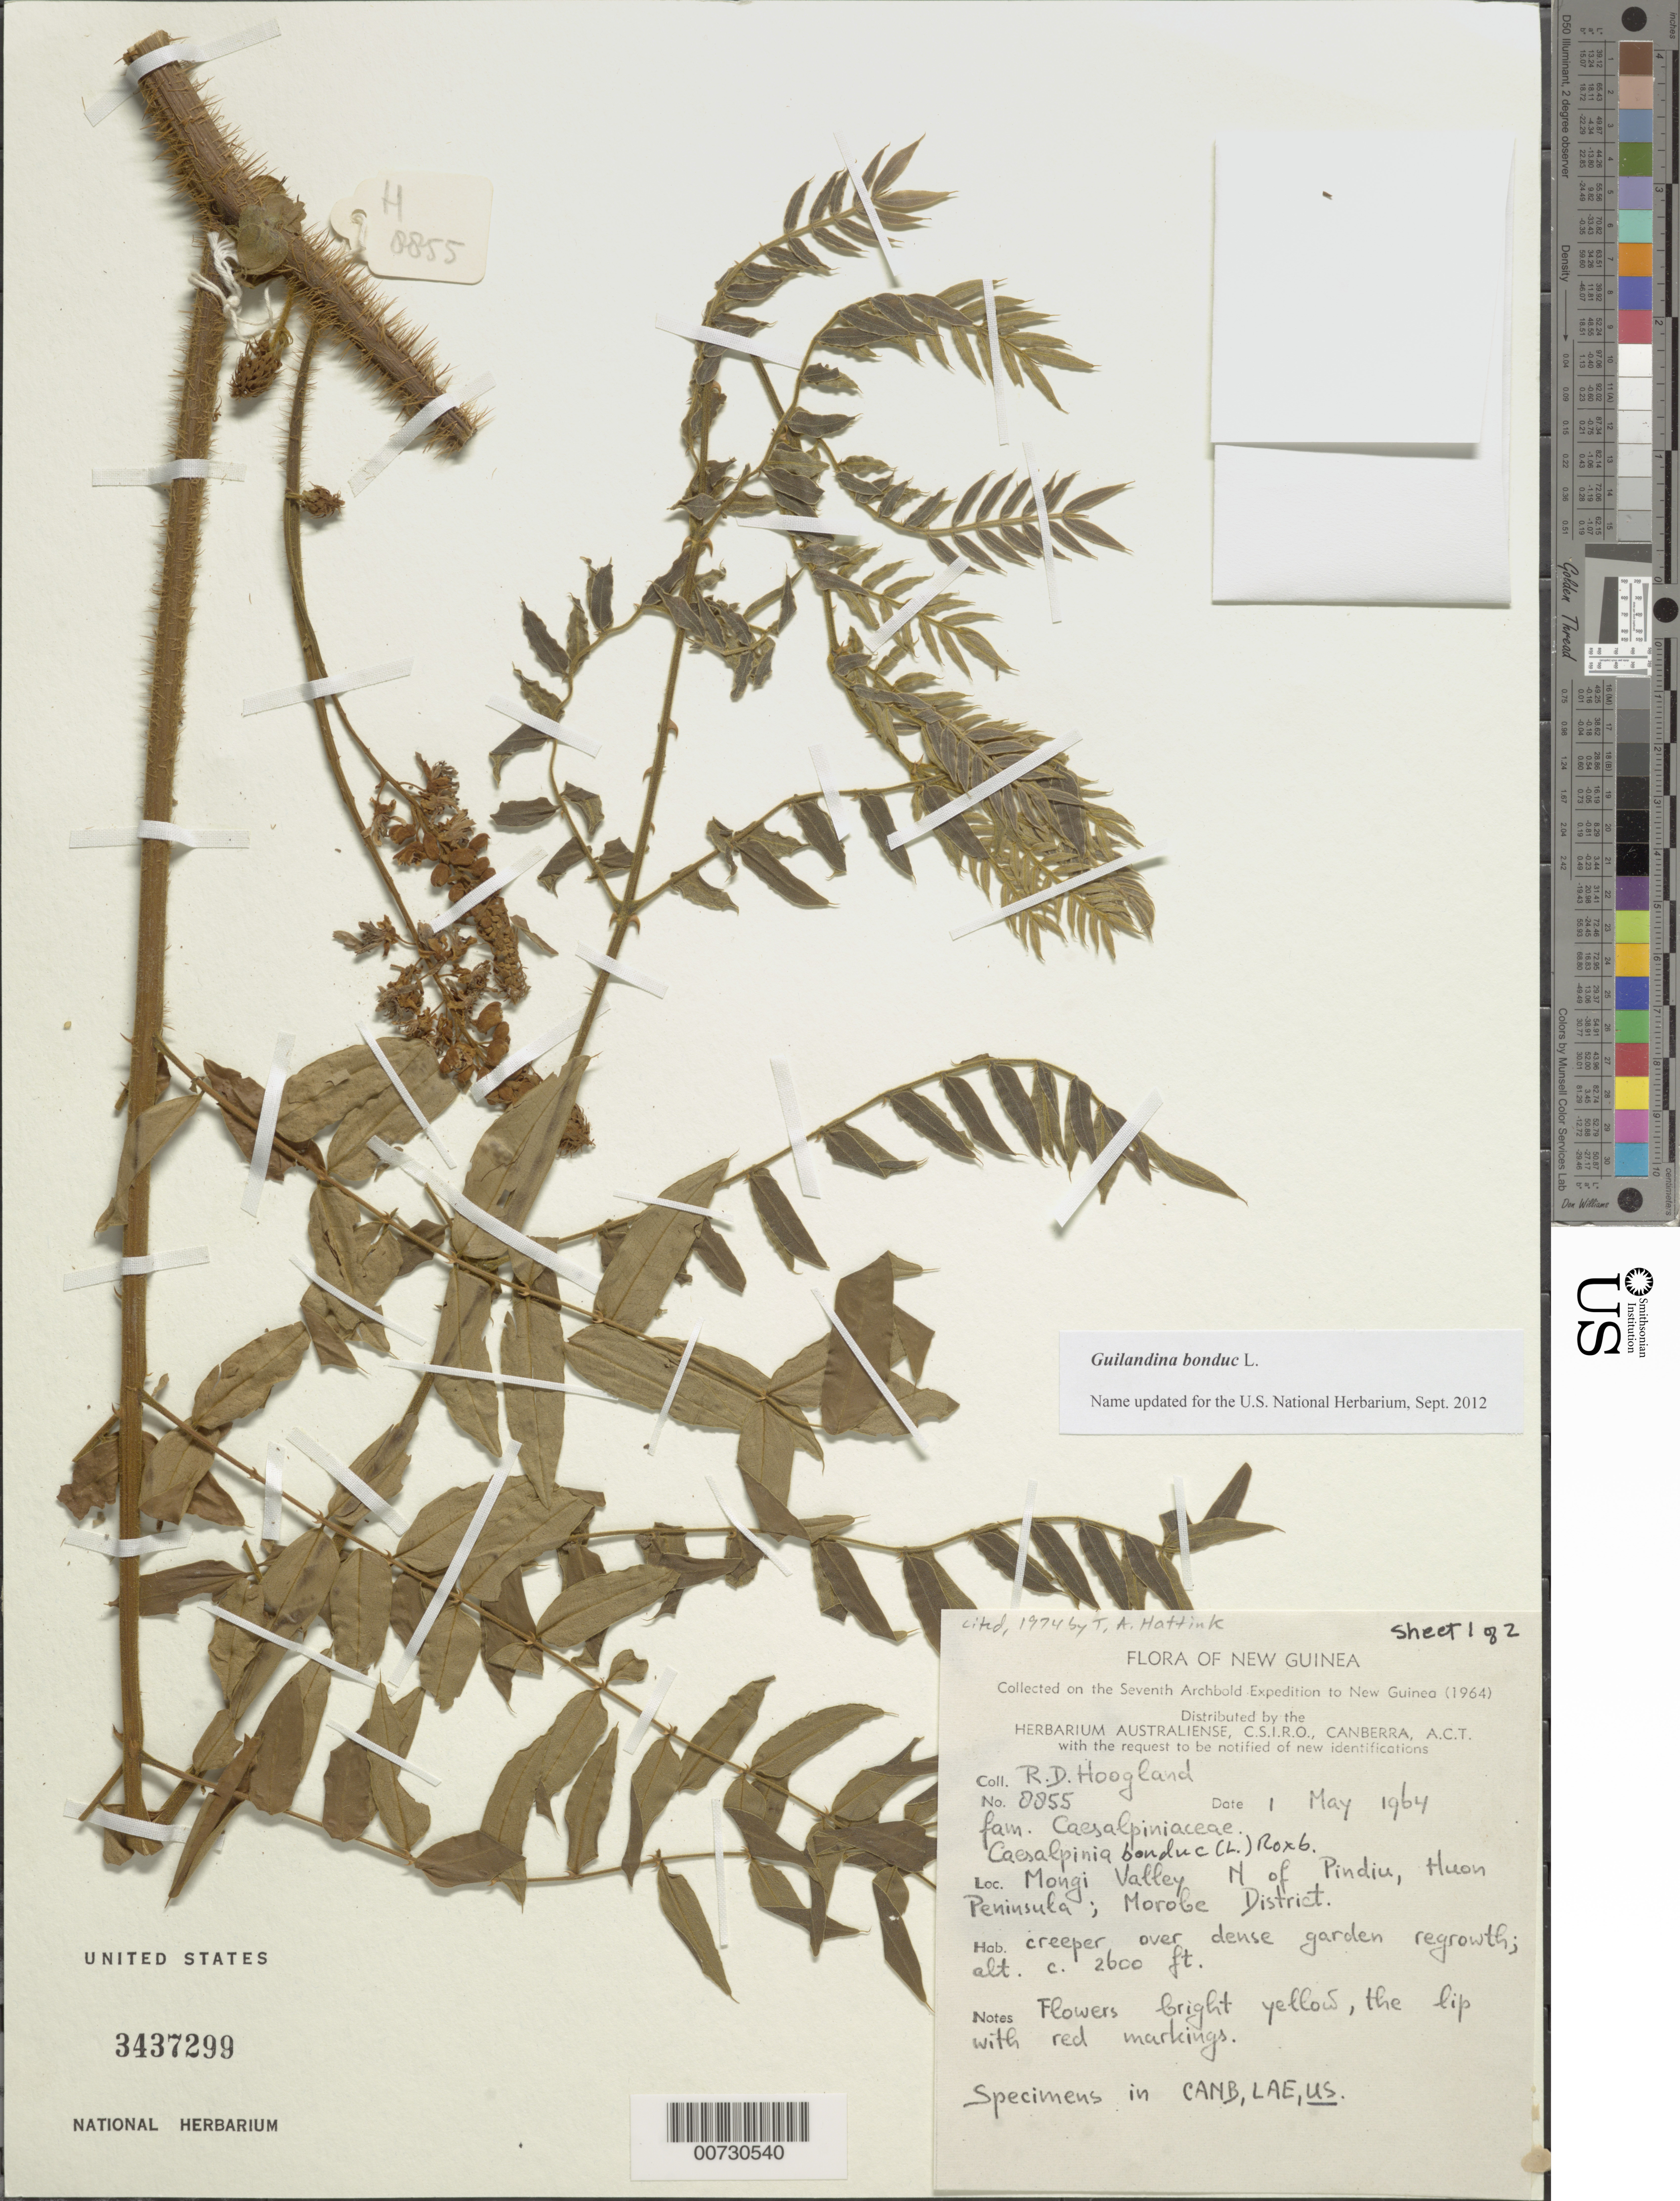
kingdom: Plantae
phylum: Tracheophyta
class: Magnoliopsida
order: Fabales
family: Fabaceae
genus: Guilandina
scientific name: Guilandina bonduc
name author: L.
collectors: R. D. Hoogland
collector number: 8855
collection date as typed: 01 May 1964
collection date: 1964-05-01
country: Papua New Guinea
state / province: Morobe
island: New Guinea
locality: Mongi Valley, N of Pindiu, Huon Peninsula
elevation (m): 792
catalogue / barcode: US 3437299